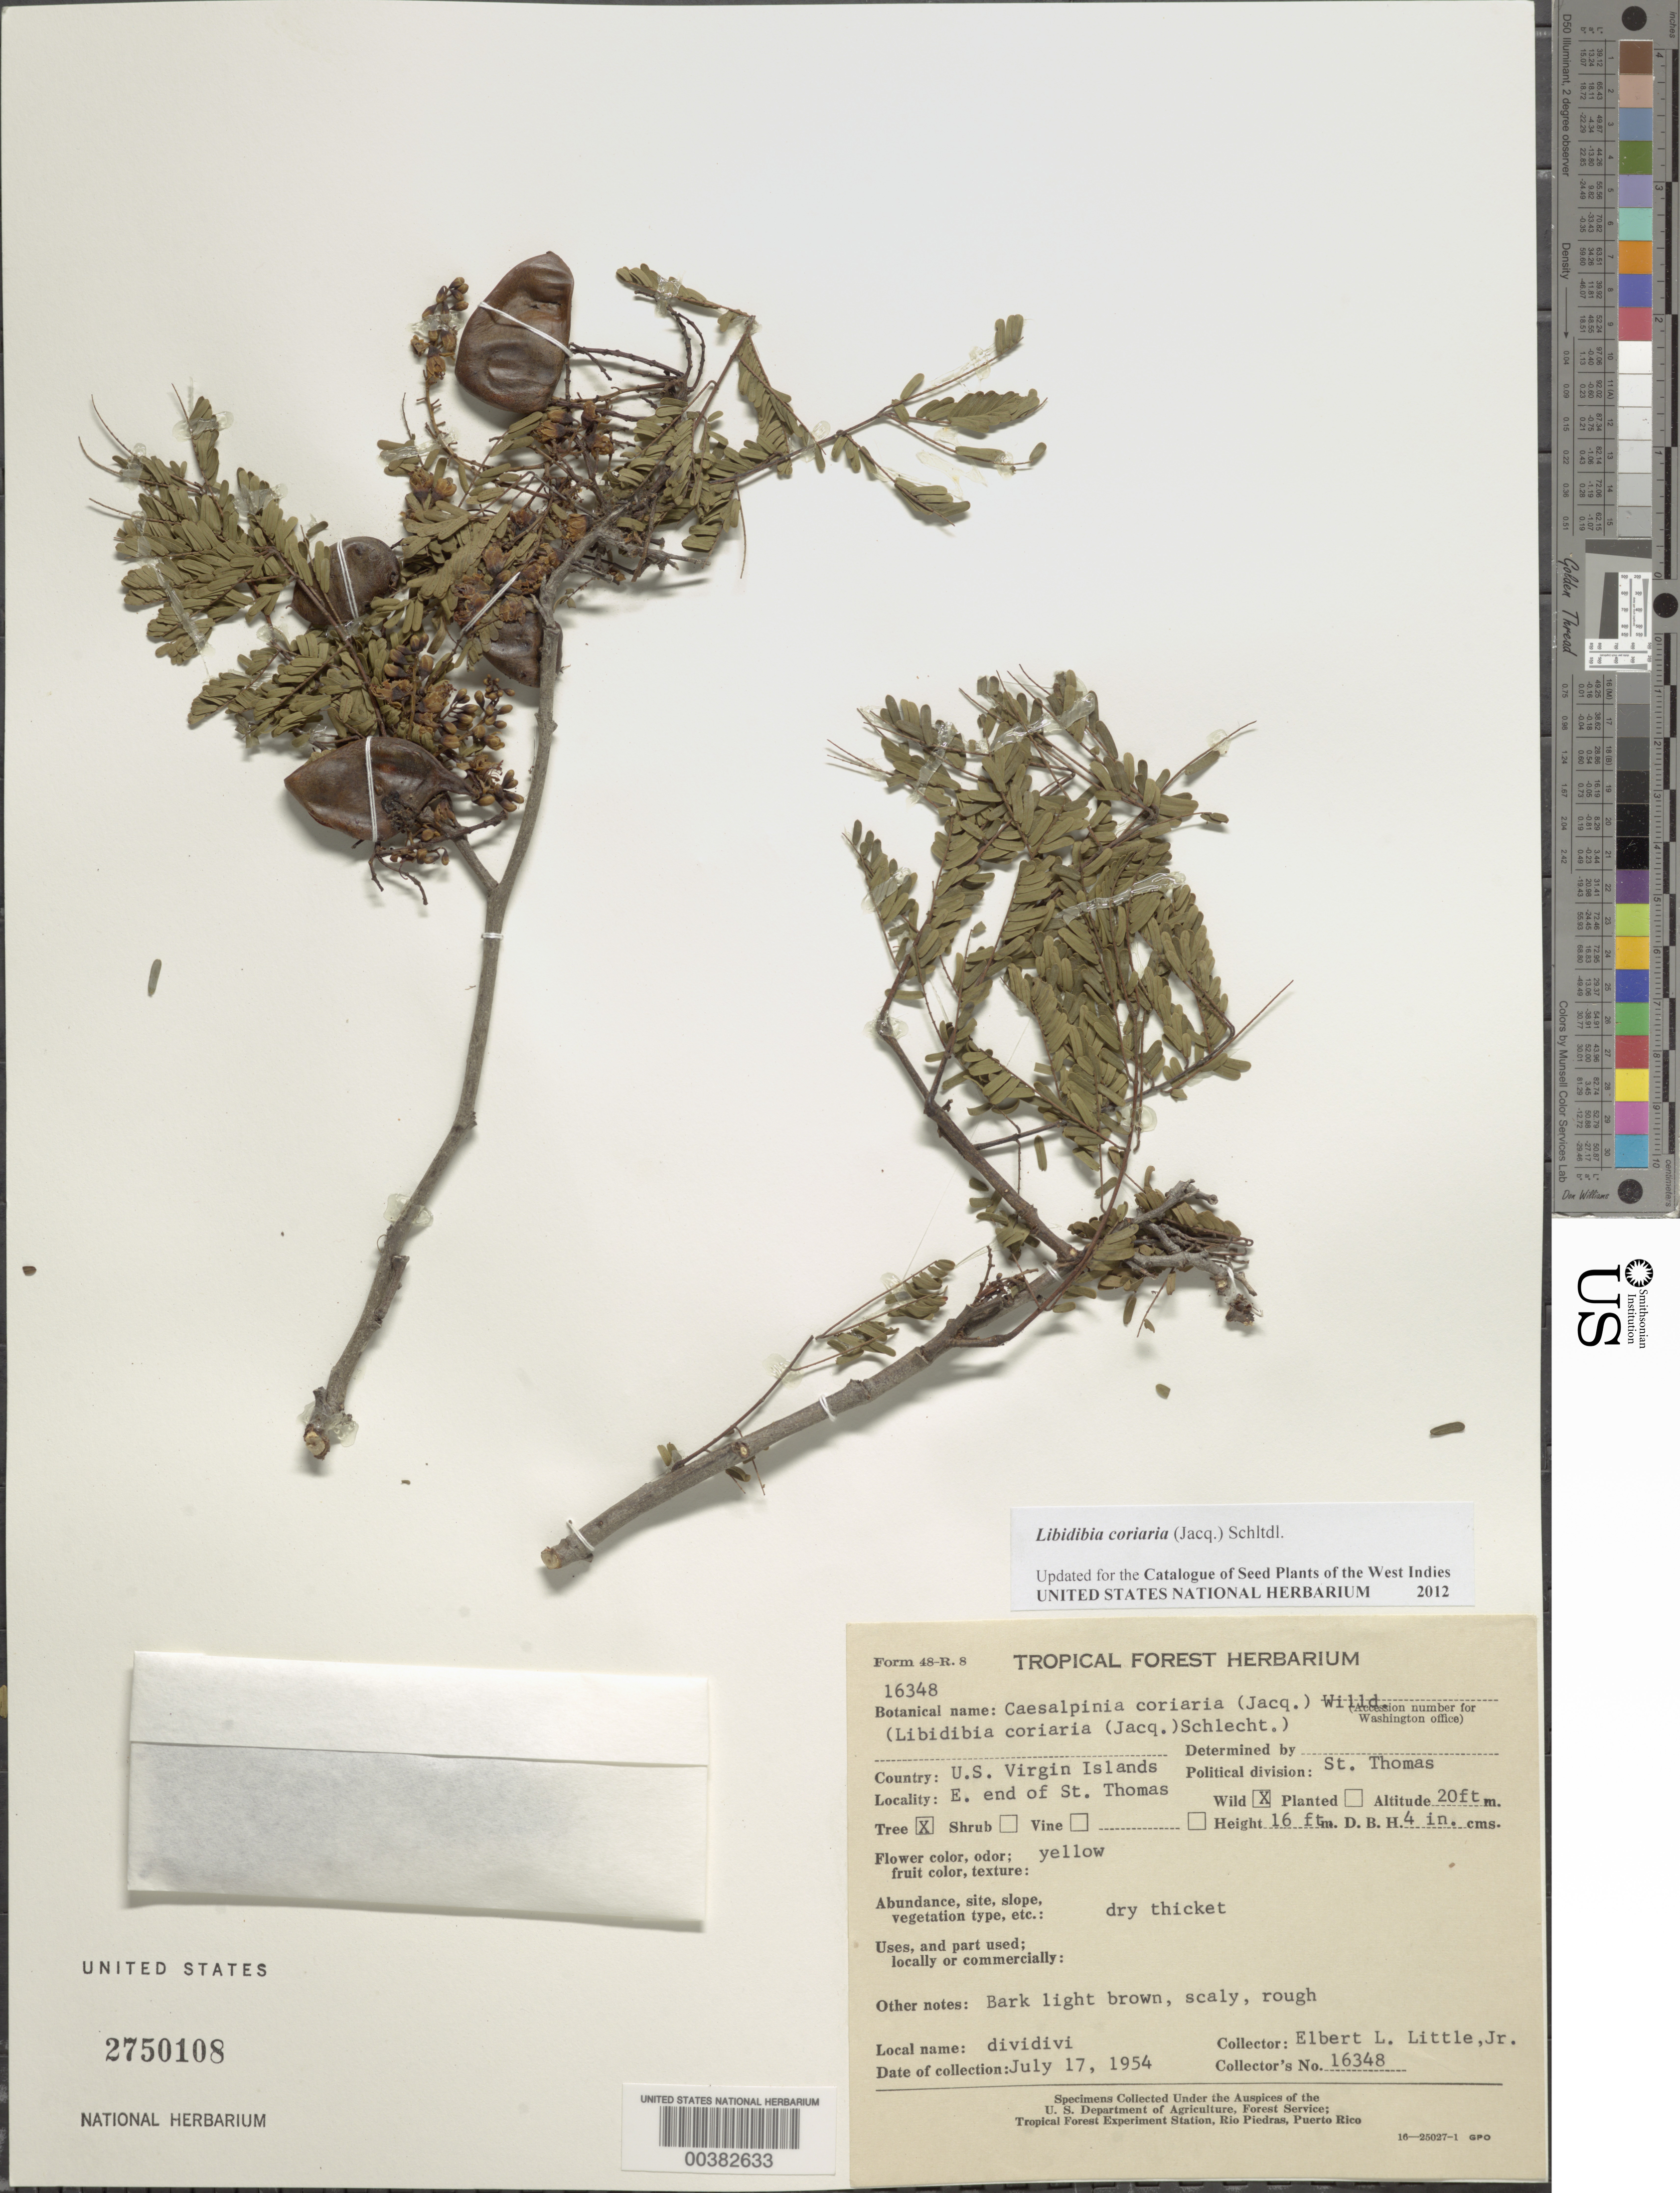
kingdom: Plantae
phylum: Tracheophyta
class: Magnoliopsida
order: Fabales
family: Fabaceae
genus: Libidibia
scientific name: Libidibia coriaria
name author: (Jacq.) Schltdl.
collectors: E. L. Little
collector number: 16348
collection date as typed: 17 Jul 1954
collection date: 1954-07-17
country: U.S. Virgin Islands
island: St. Thomas Island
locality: E end of st. thomas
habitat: Dry thicket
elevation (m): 6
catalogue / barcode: US 2750108